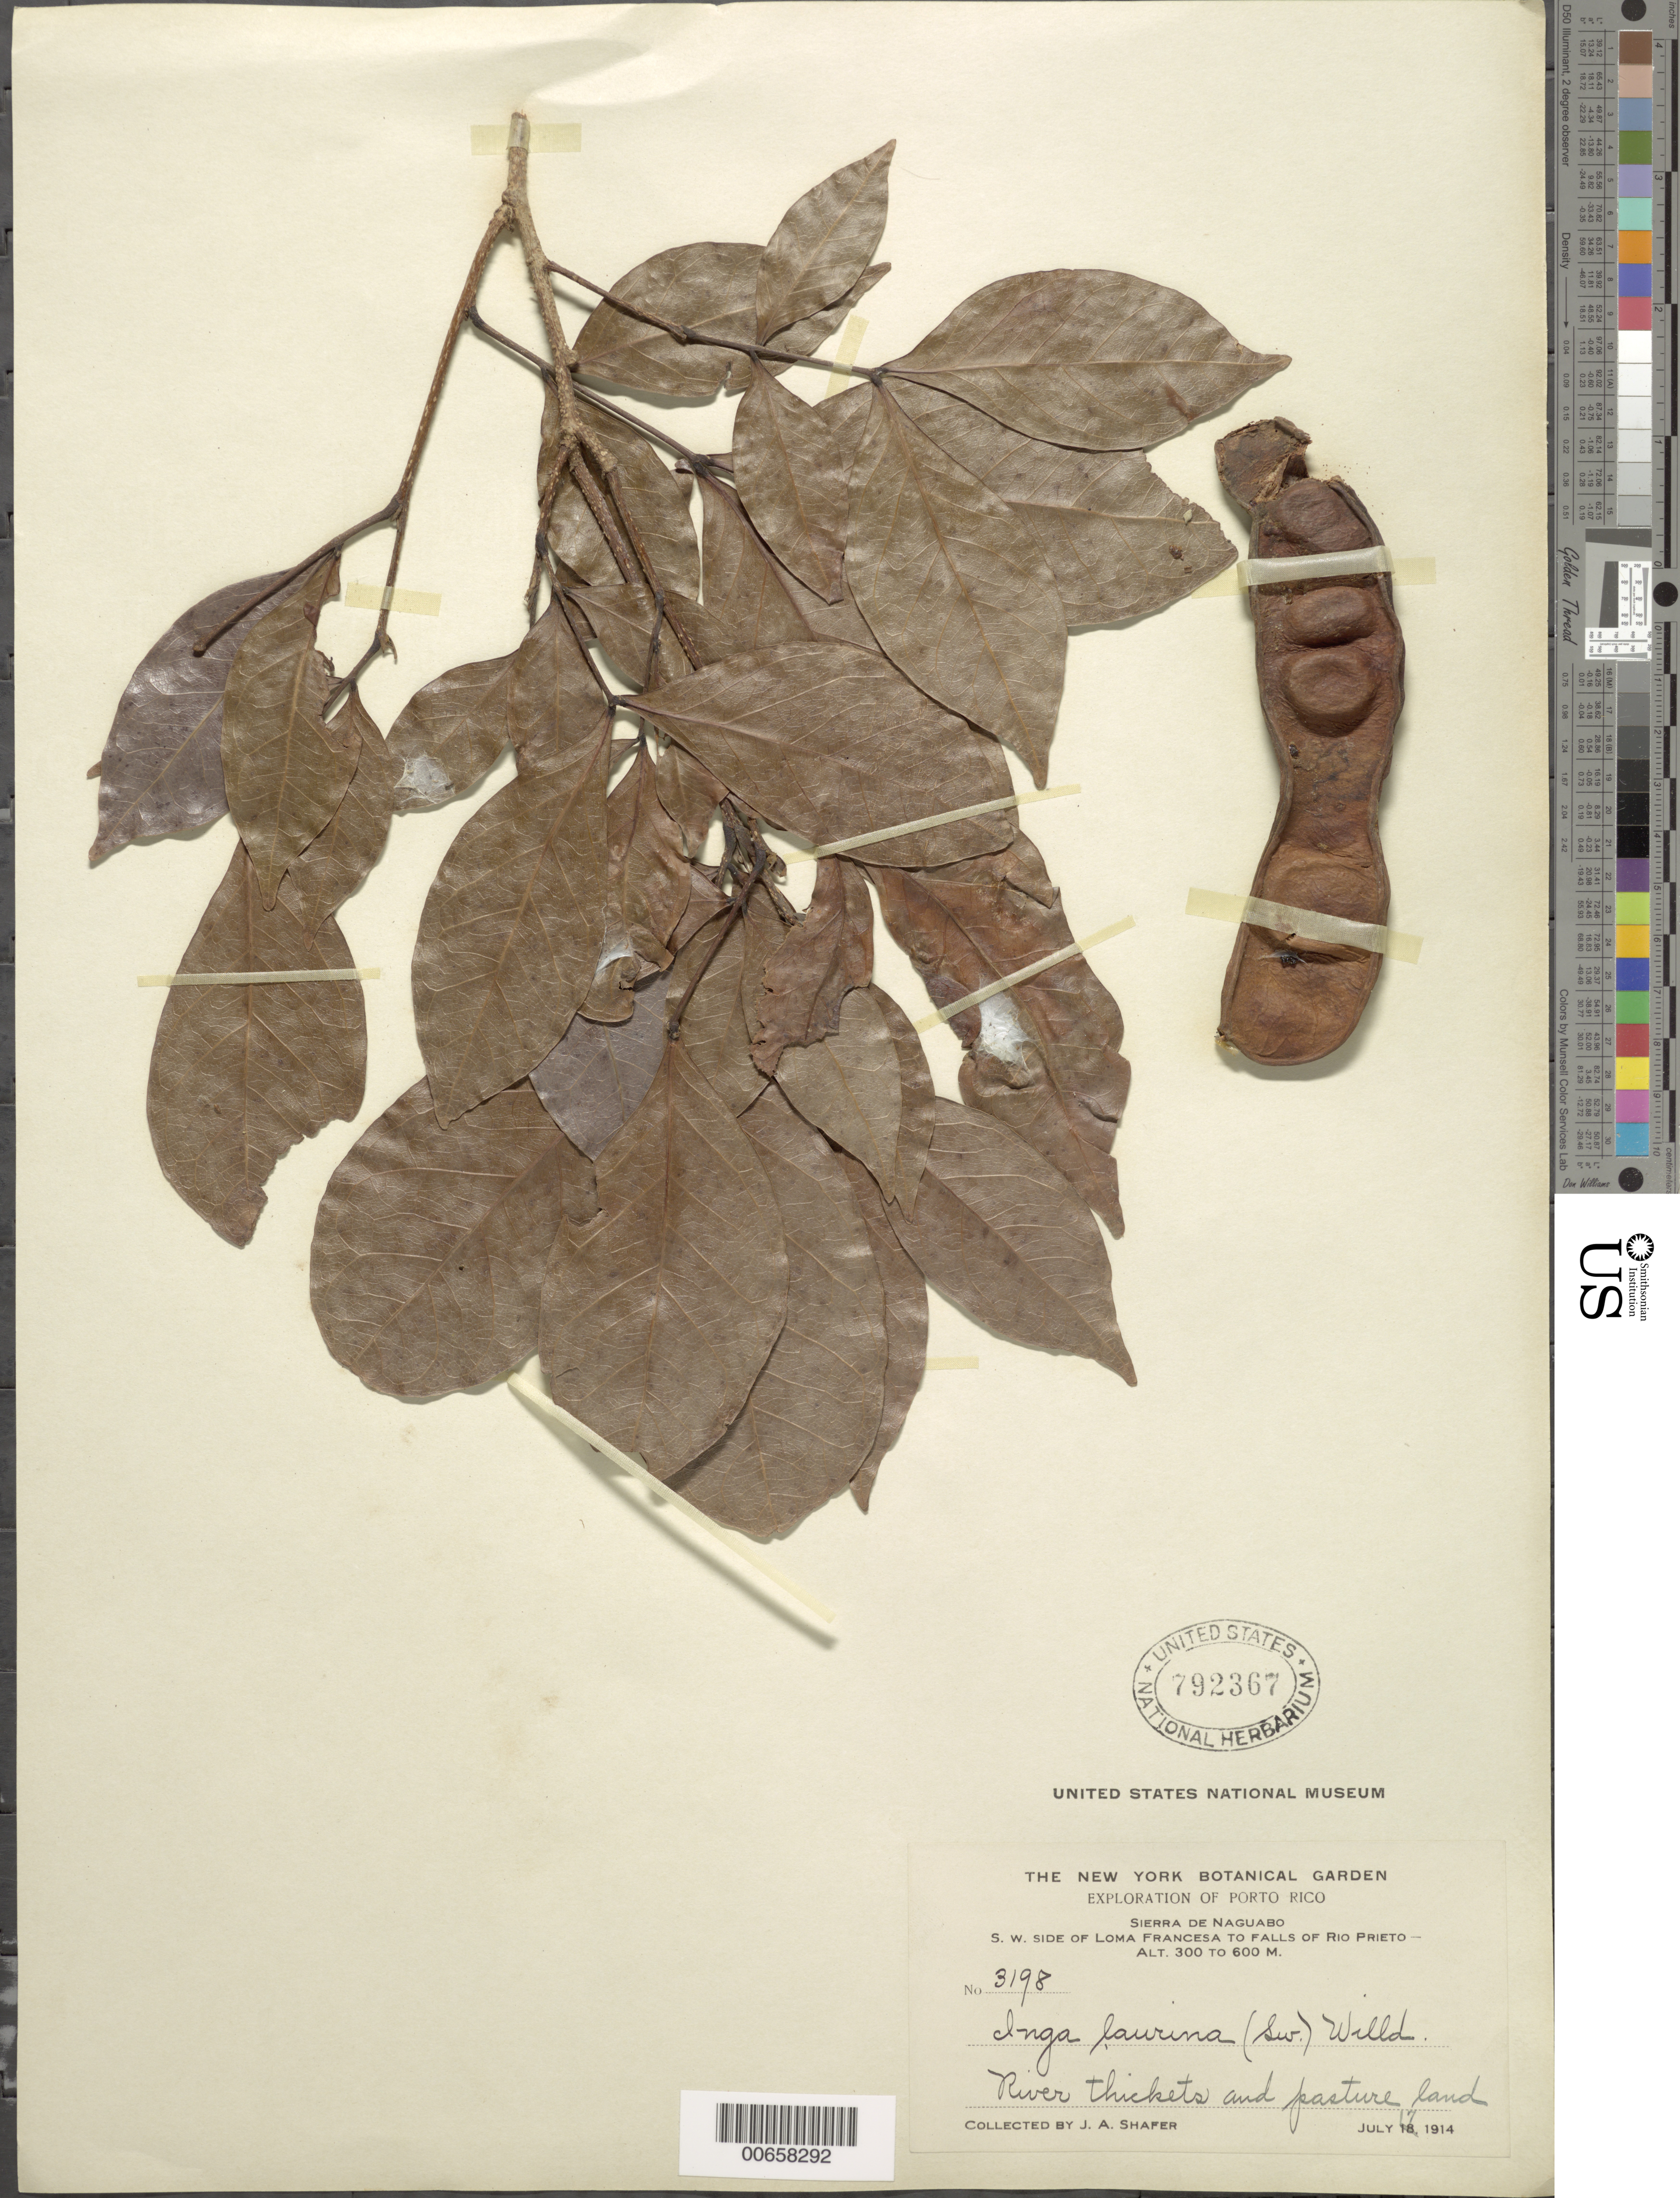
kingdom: Plantae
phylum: Tracheophyta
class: Magnoliopsida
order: Fabales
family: Fabaceae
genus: Inga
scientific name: Inga laurina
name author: (Sw.) Willd.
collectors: J. A. Shafer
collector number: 3198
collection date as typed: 17 Jul 1914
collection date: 1914-07-17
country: Puerto Rico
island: Greater Antilles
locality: Sierra de Naguabo, SW side of Loma Francesa to Falls of Rio Prieto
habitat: River thickets and pasture land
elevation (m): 300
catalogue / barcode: US 792367